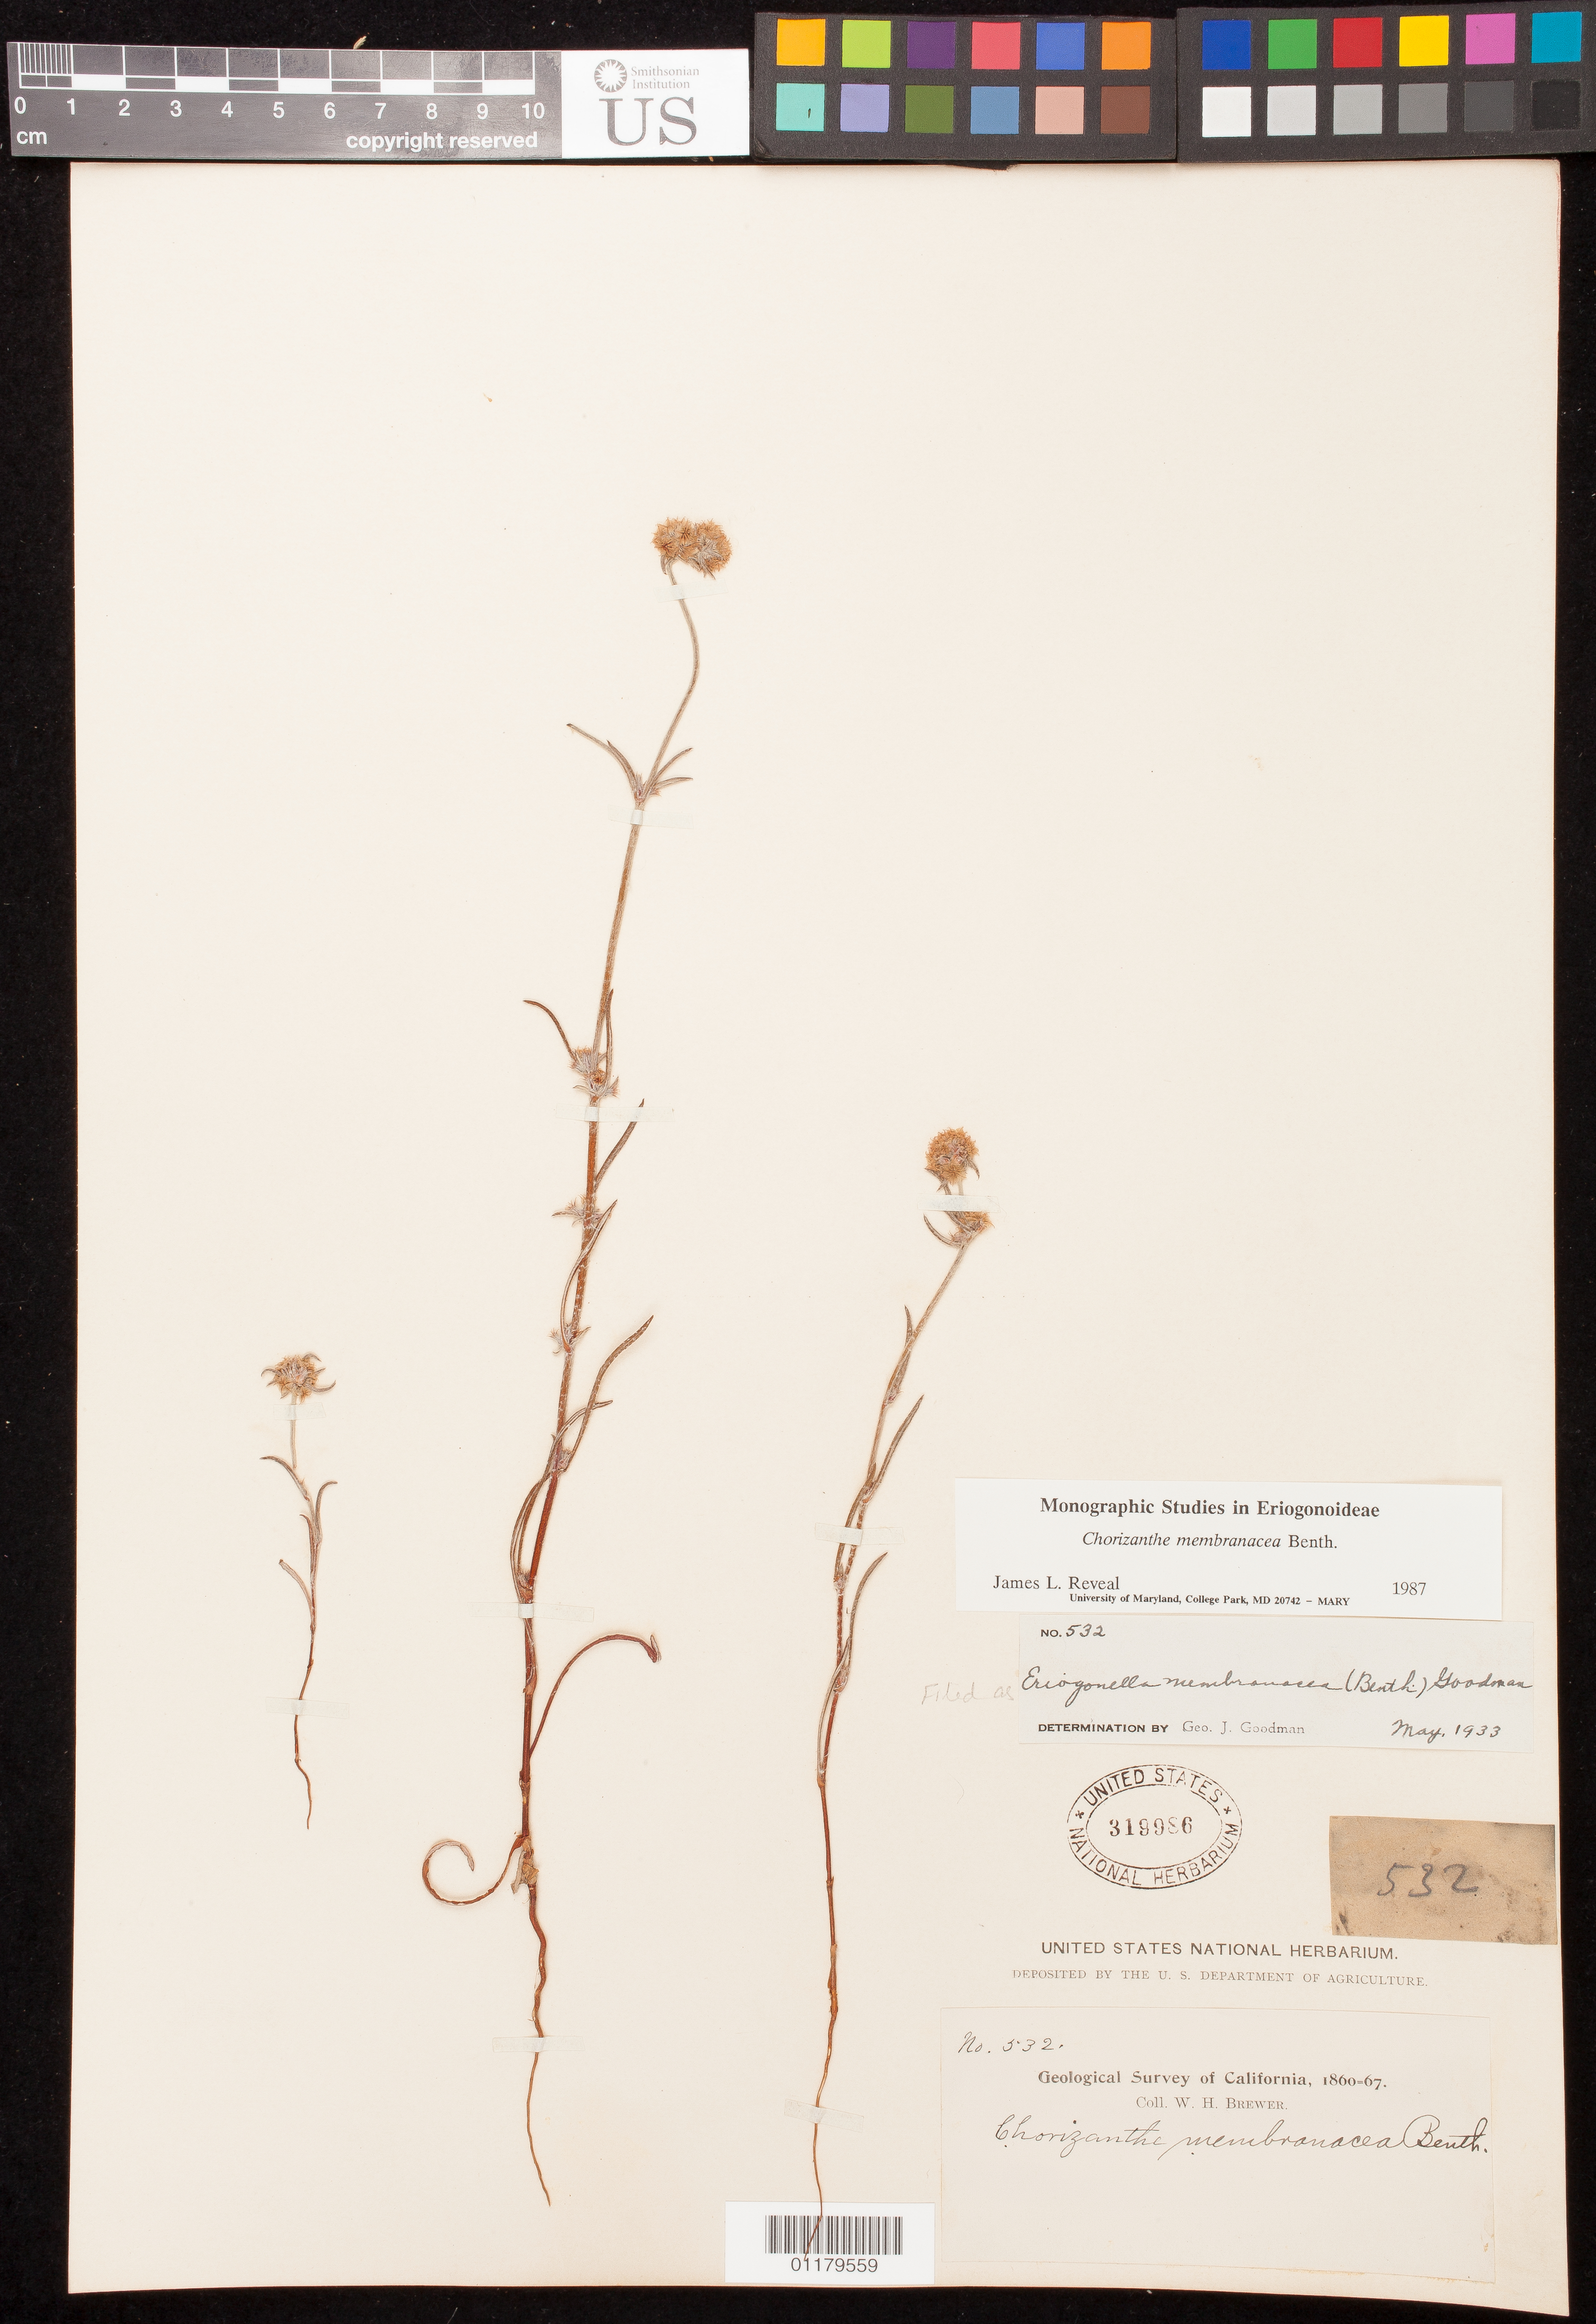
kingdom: Plantae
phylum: Tracheophyta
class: Magnoliopsida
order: Caryophyllales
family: Polygonaceae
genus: Chorizanthe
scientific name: Chorizanthe membranacea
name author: Benth.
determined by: Reveal, J. L.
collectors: W. H. Brewer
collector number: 532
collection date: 1860/1867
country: United States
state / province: California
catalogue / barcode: US 319986